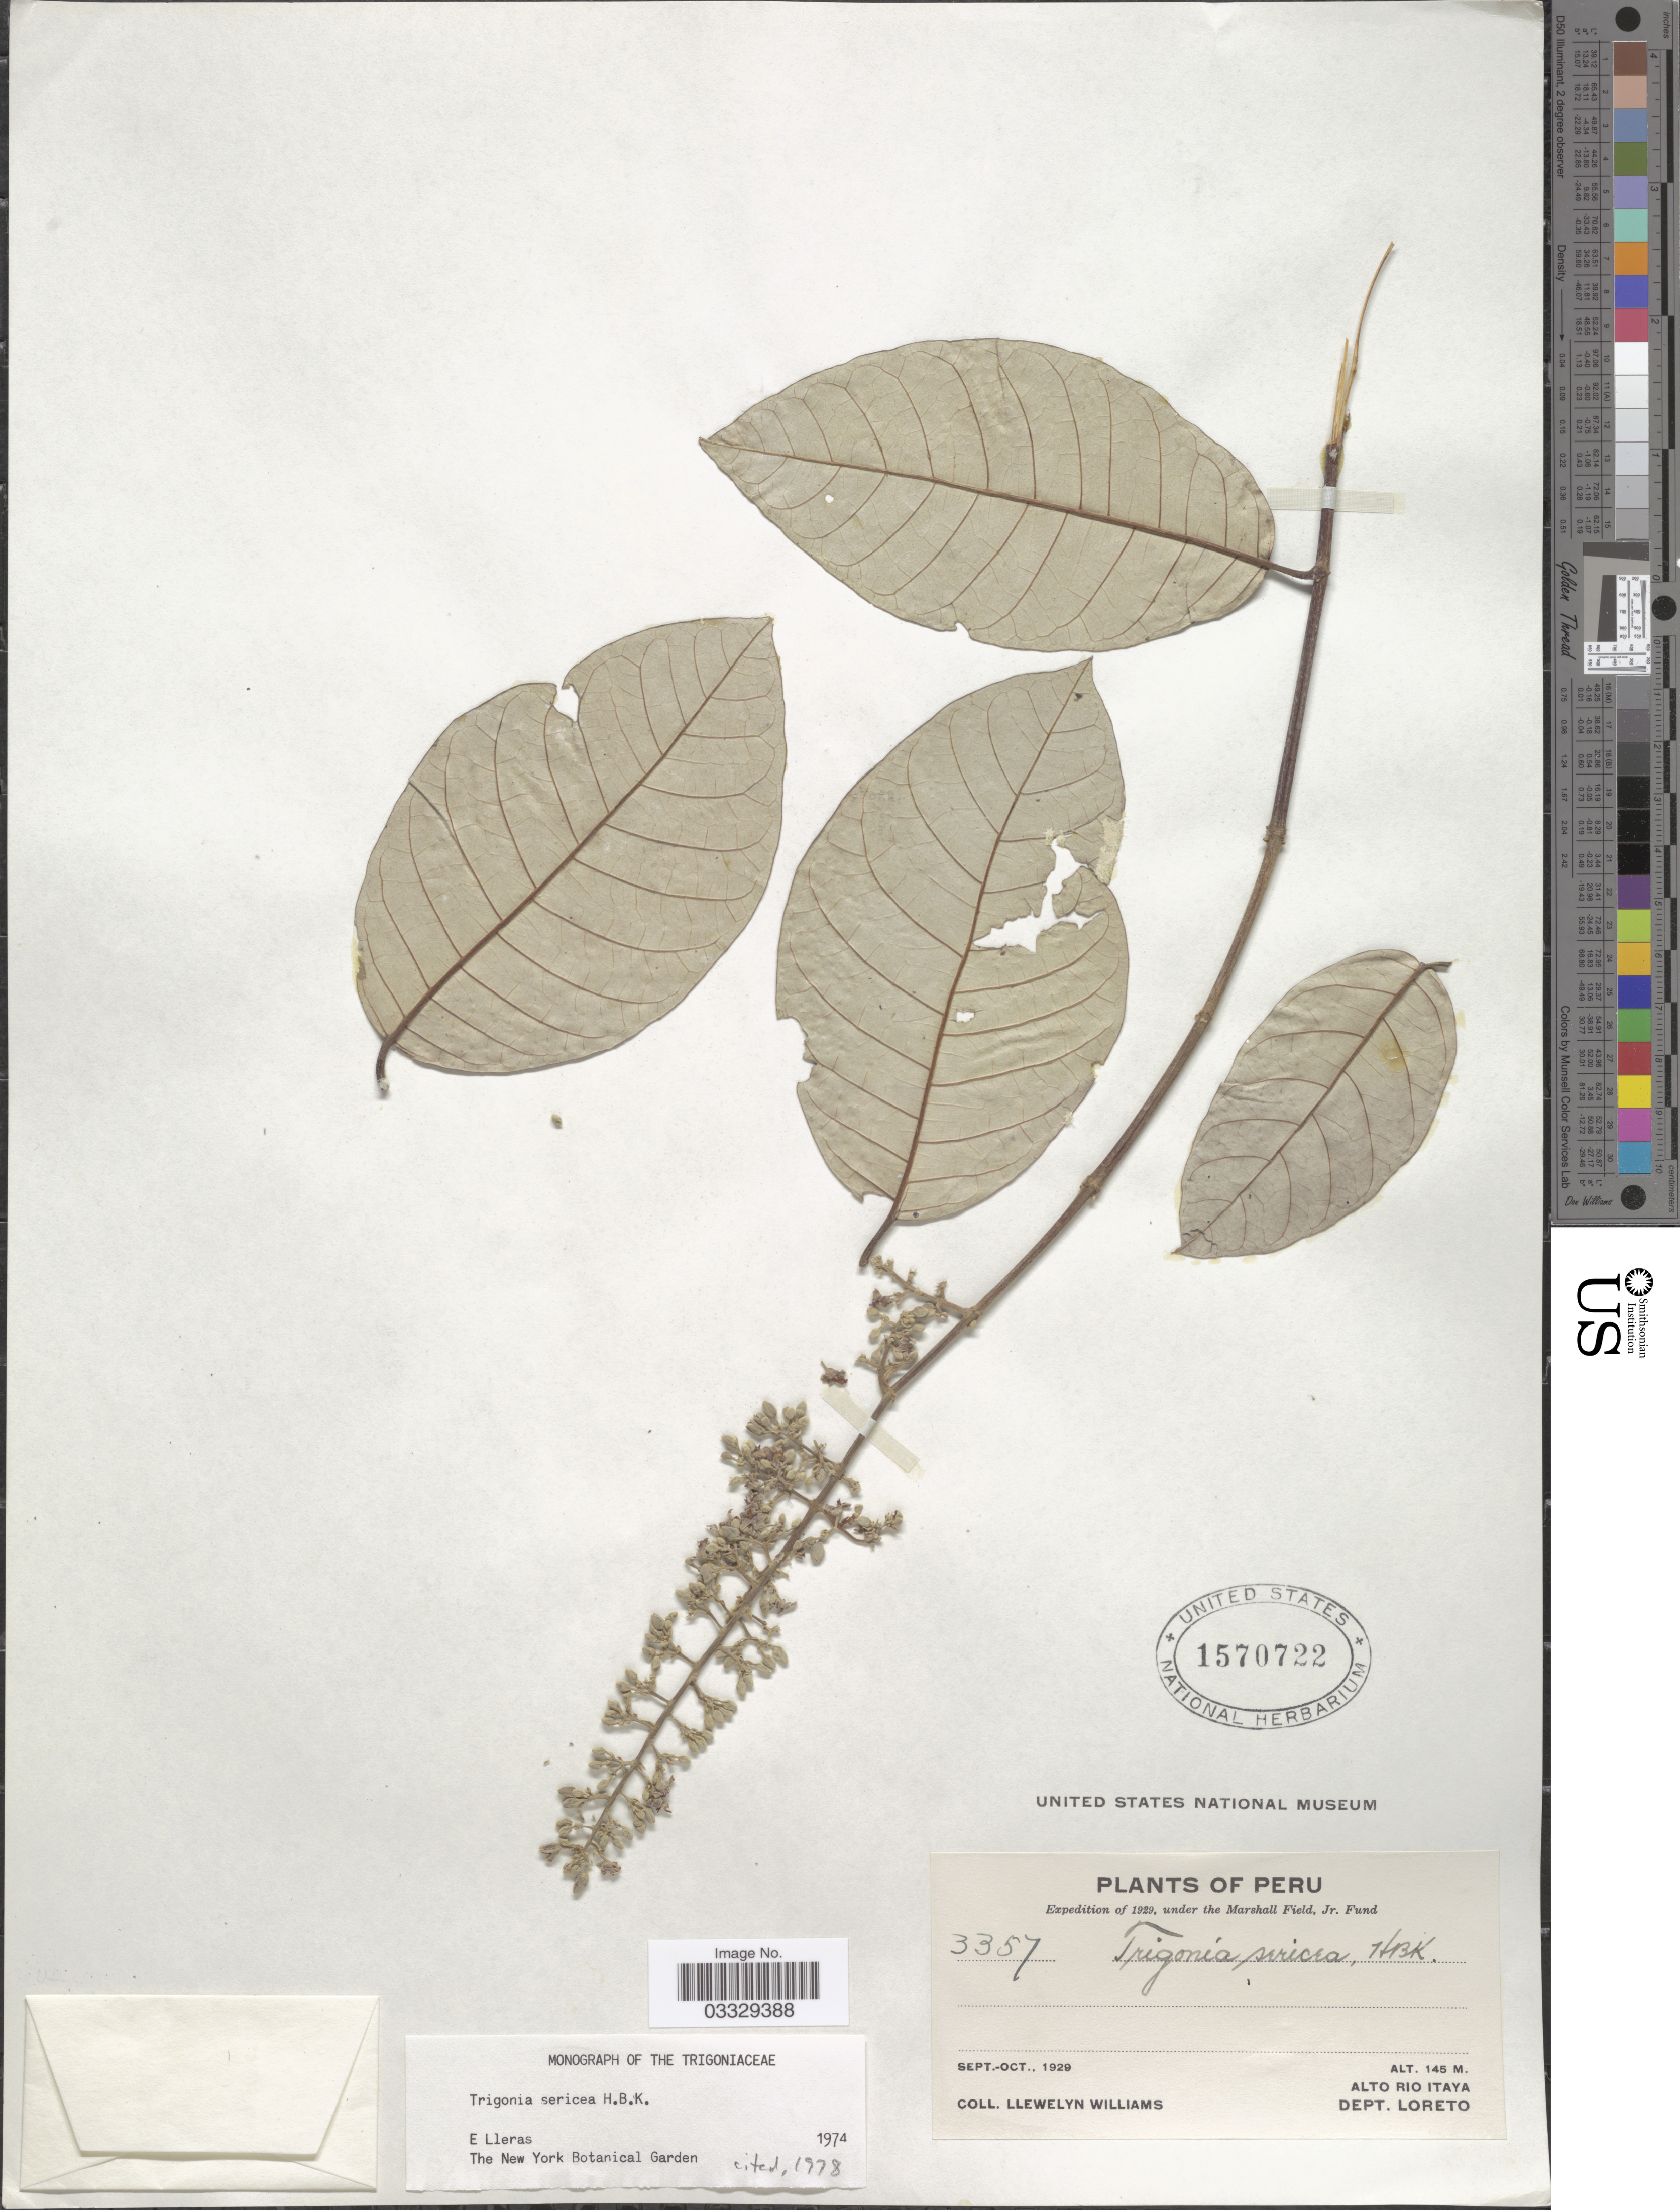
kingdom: Plantae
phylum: Tracheophyta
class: Magnoliopsida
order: Malpighiales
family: Trigoniaceae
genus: Trigonia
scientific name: Trigonia sericea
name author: Kunth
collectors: Ll. Williams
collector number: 3357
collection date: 1929-09/1929-10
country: Peru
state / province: Loreto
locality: Alto Rio Itaya. Dept. Loreto.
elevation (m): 145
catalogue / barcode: US 1570722